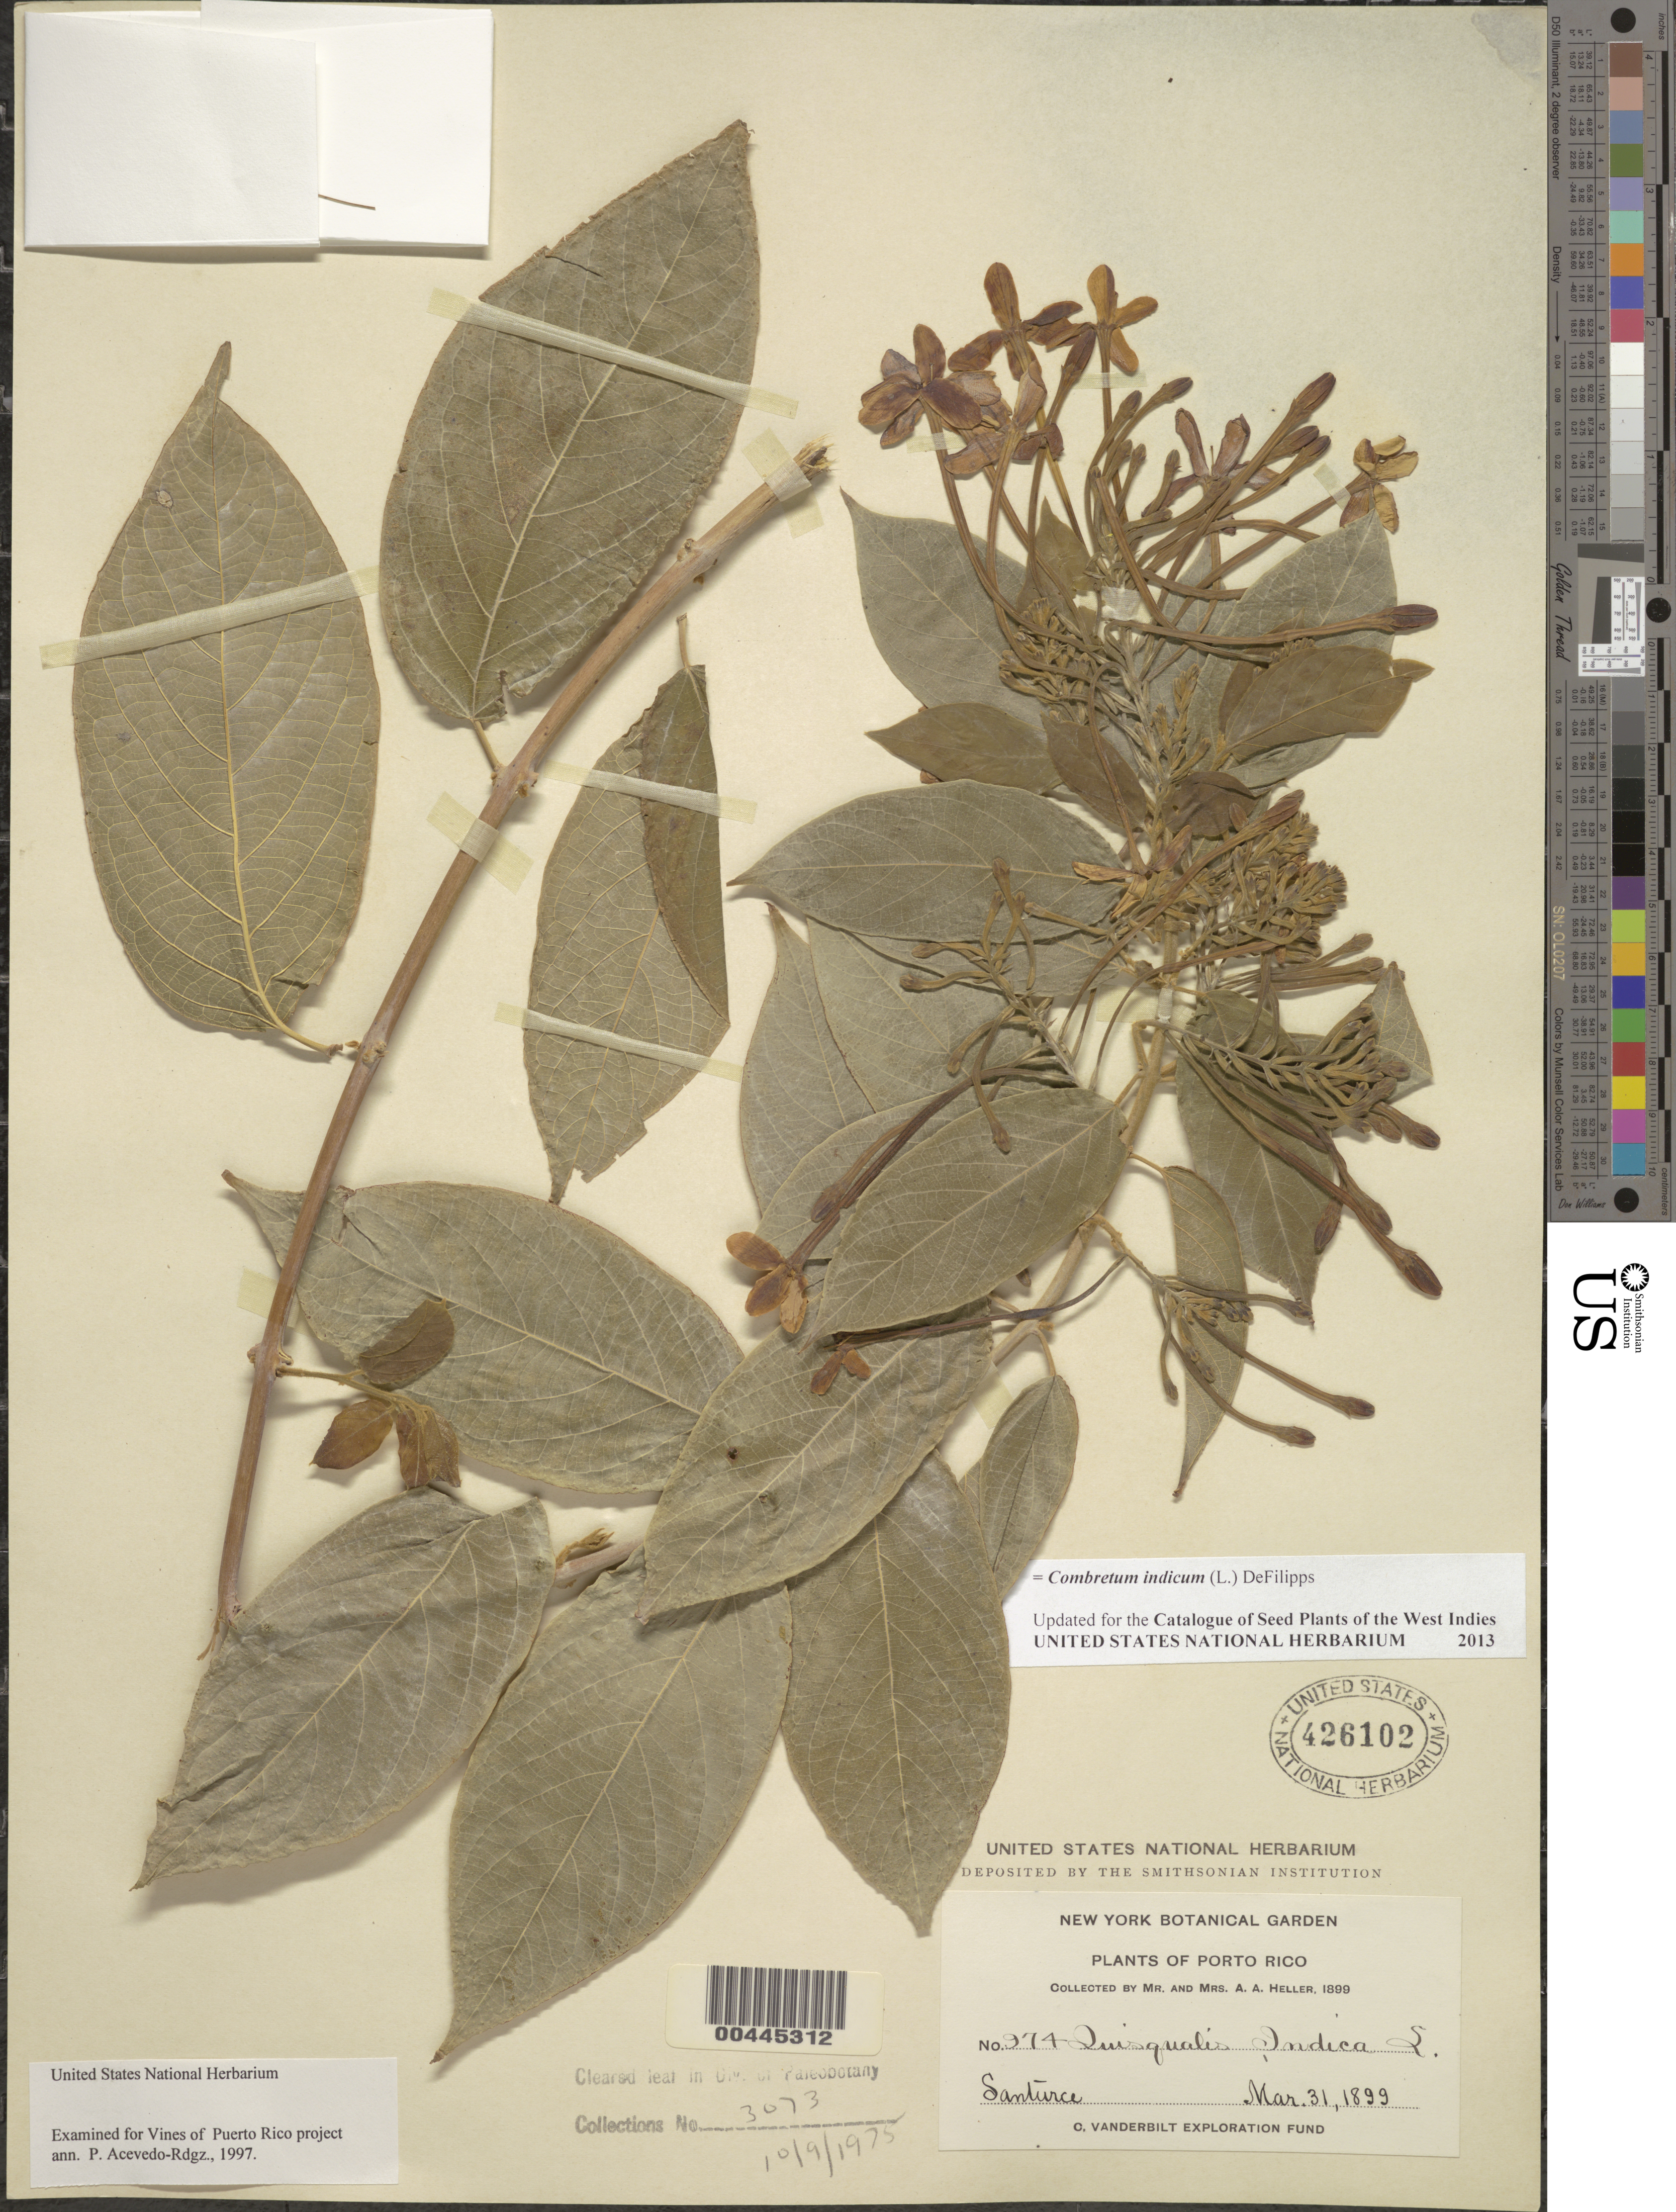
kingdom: Plantae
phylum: Tracheophyta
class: Magnoliopsida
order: Myrtales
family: Combretaceae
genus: Combretum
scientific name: Combretum indicum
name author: (L.) DeFilipps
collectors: A. A. Heller & E. G. Heller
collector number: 974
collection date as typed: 31 Mar 1899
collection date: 1899-03-31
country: Puerto Rico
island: Greater Antilles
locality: Santurce.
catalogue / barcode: US 426102